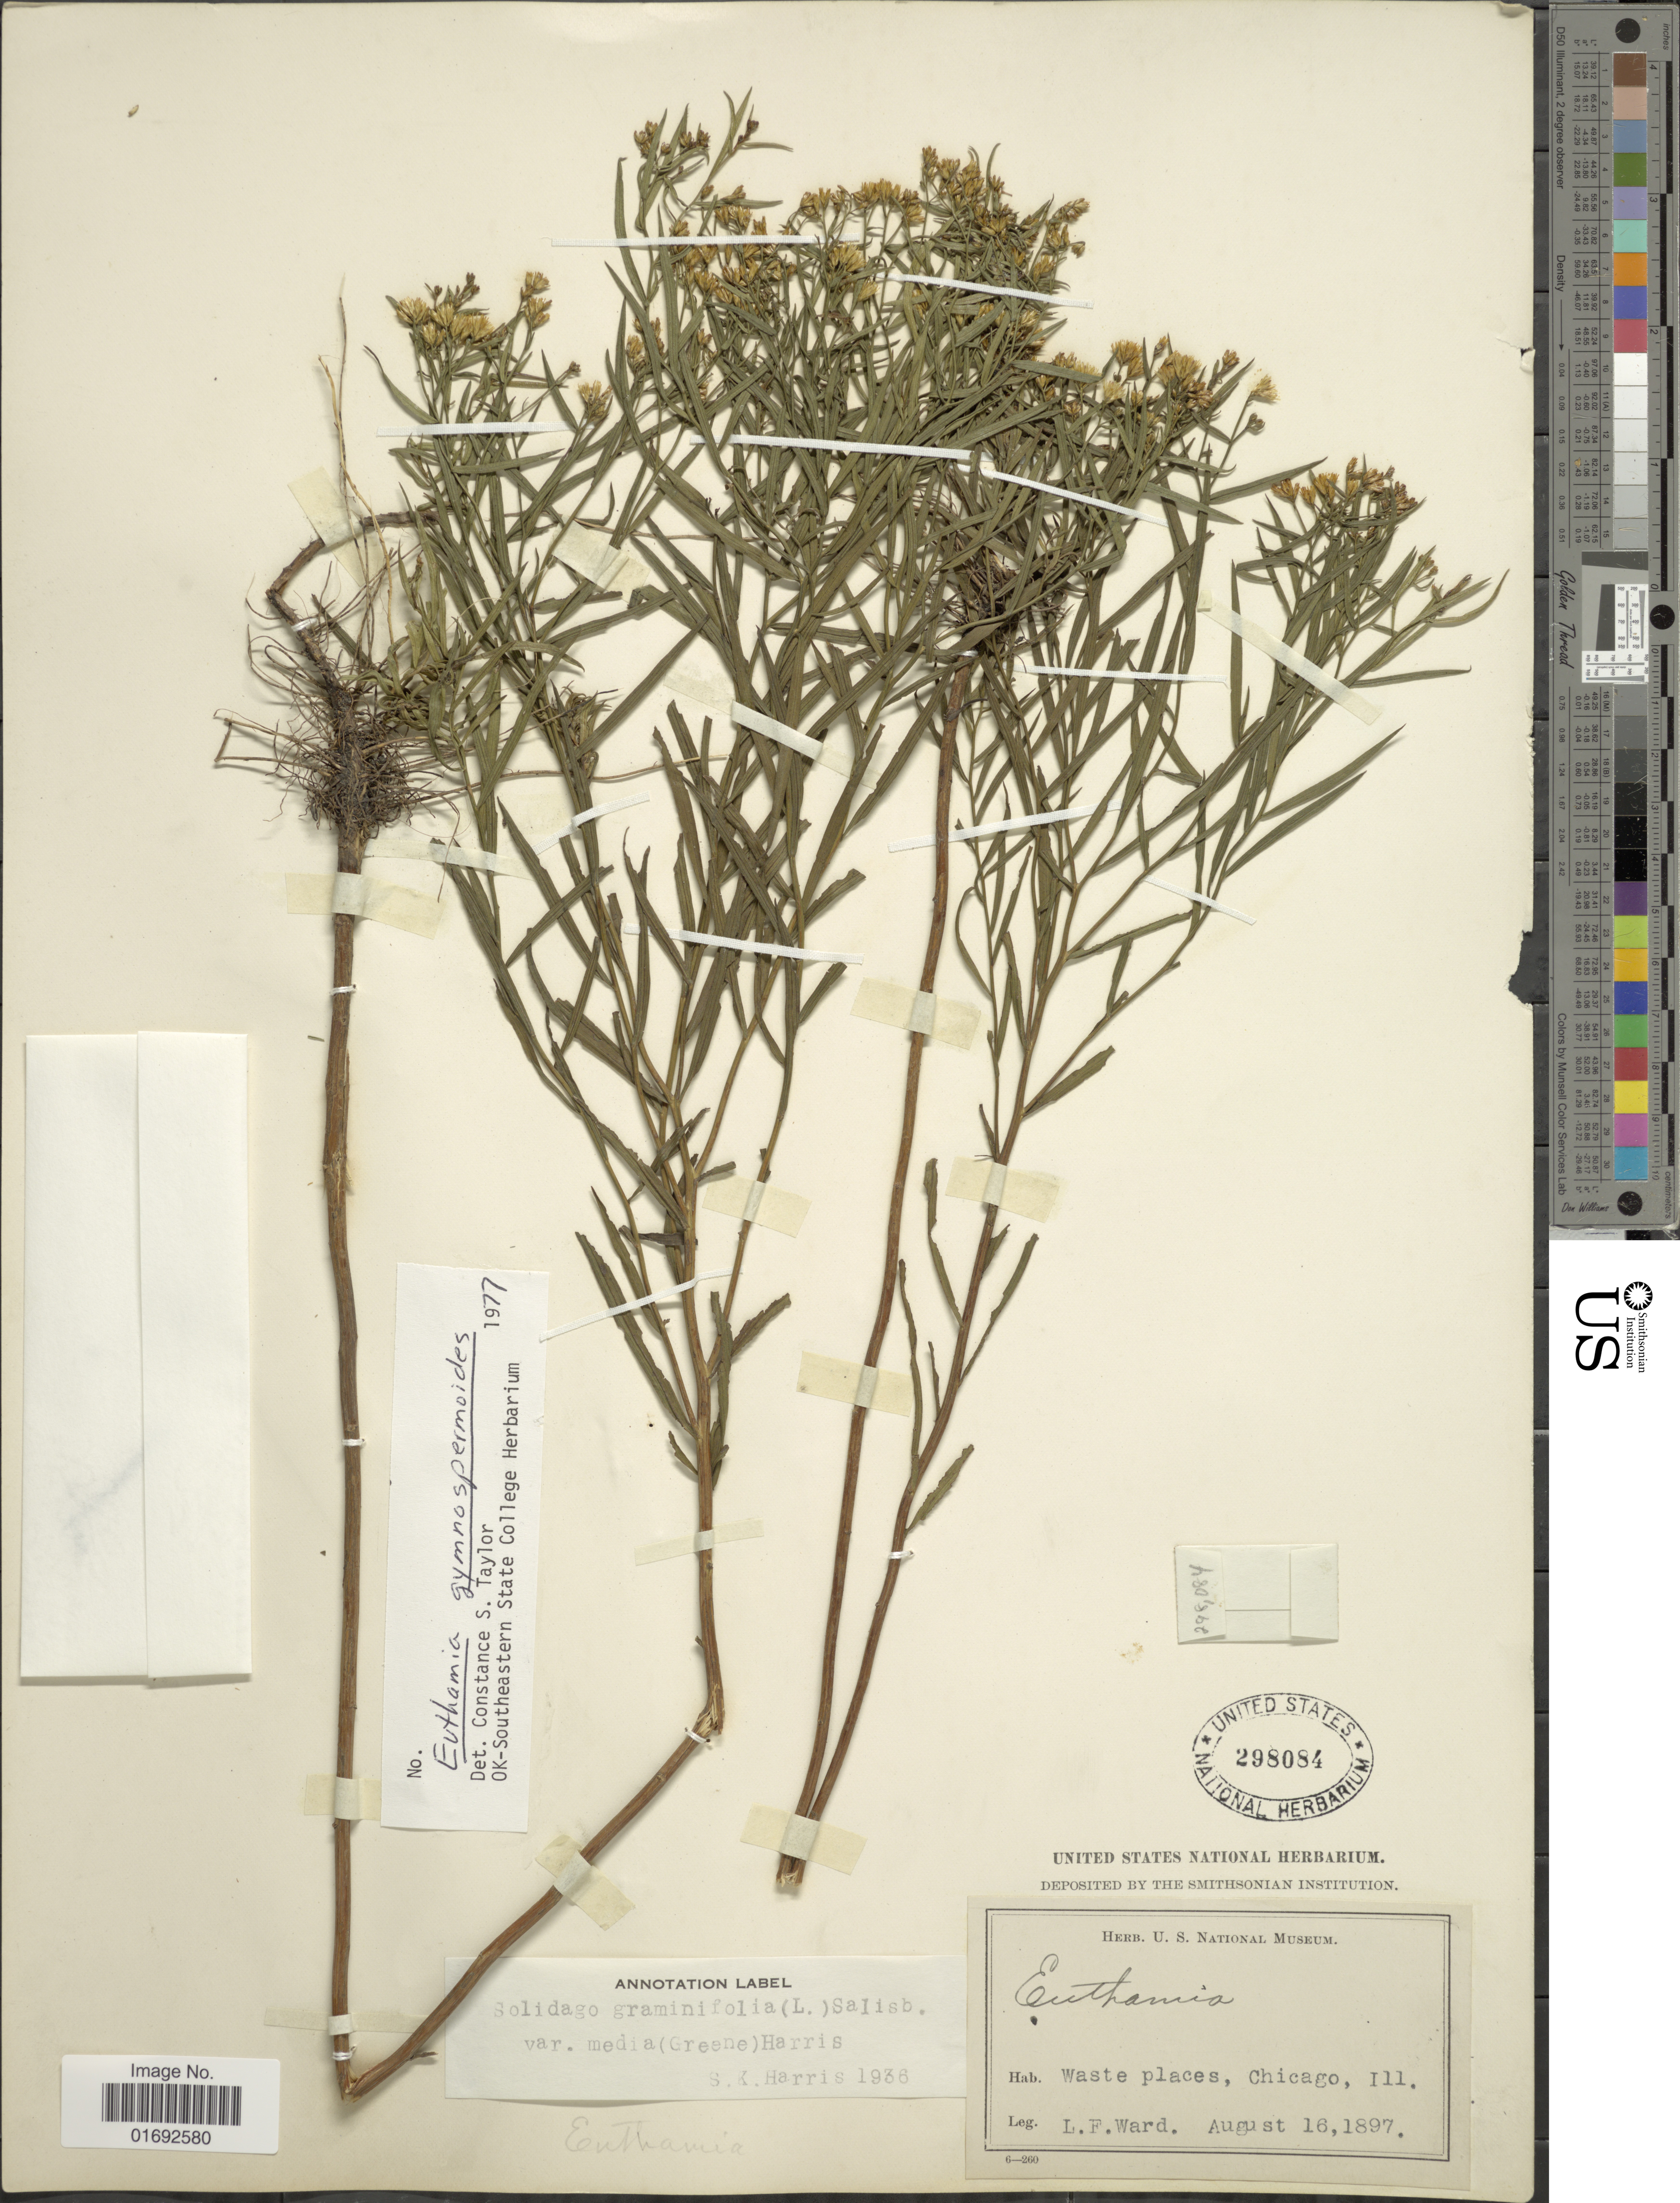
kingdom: Plantae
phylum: Tracheophyta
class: Magnoliopsida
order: Asterales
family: Asteraceae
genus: Euthamia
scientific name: Euthamia gymnospermoides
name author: Greene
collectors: L. Ward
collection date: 1897-08-16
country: United States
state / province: Illinois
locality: Waste places, Chicago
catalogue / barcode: US 298084